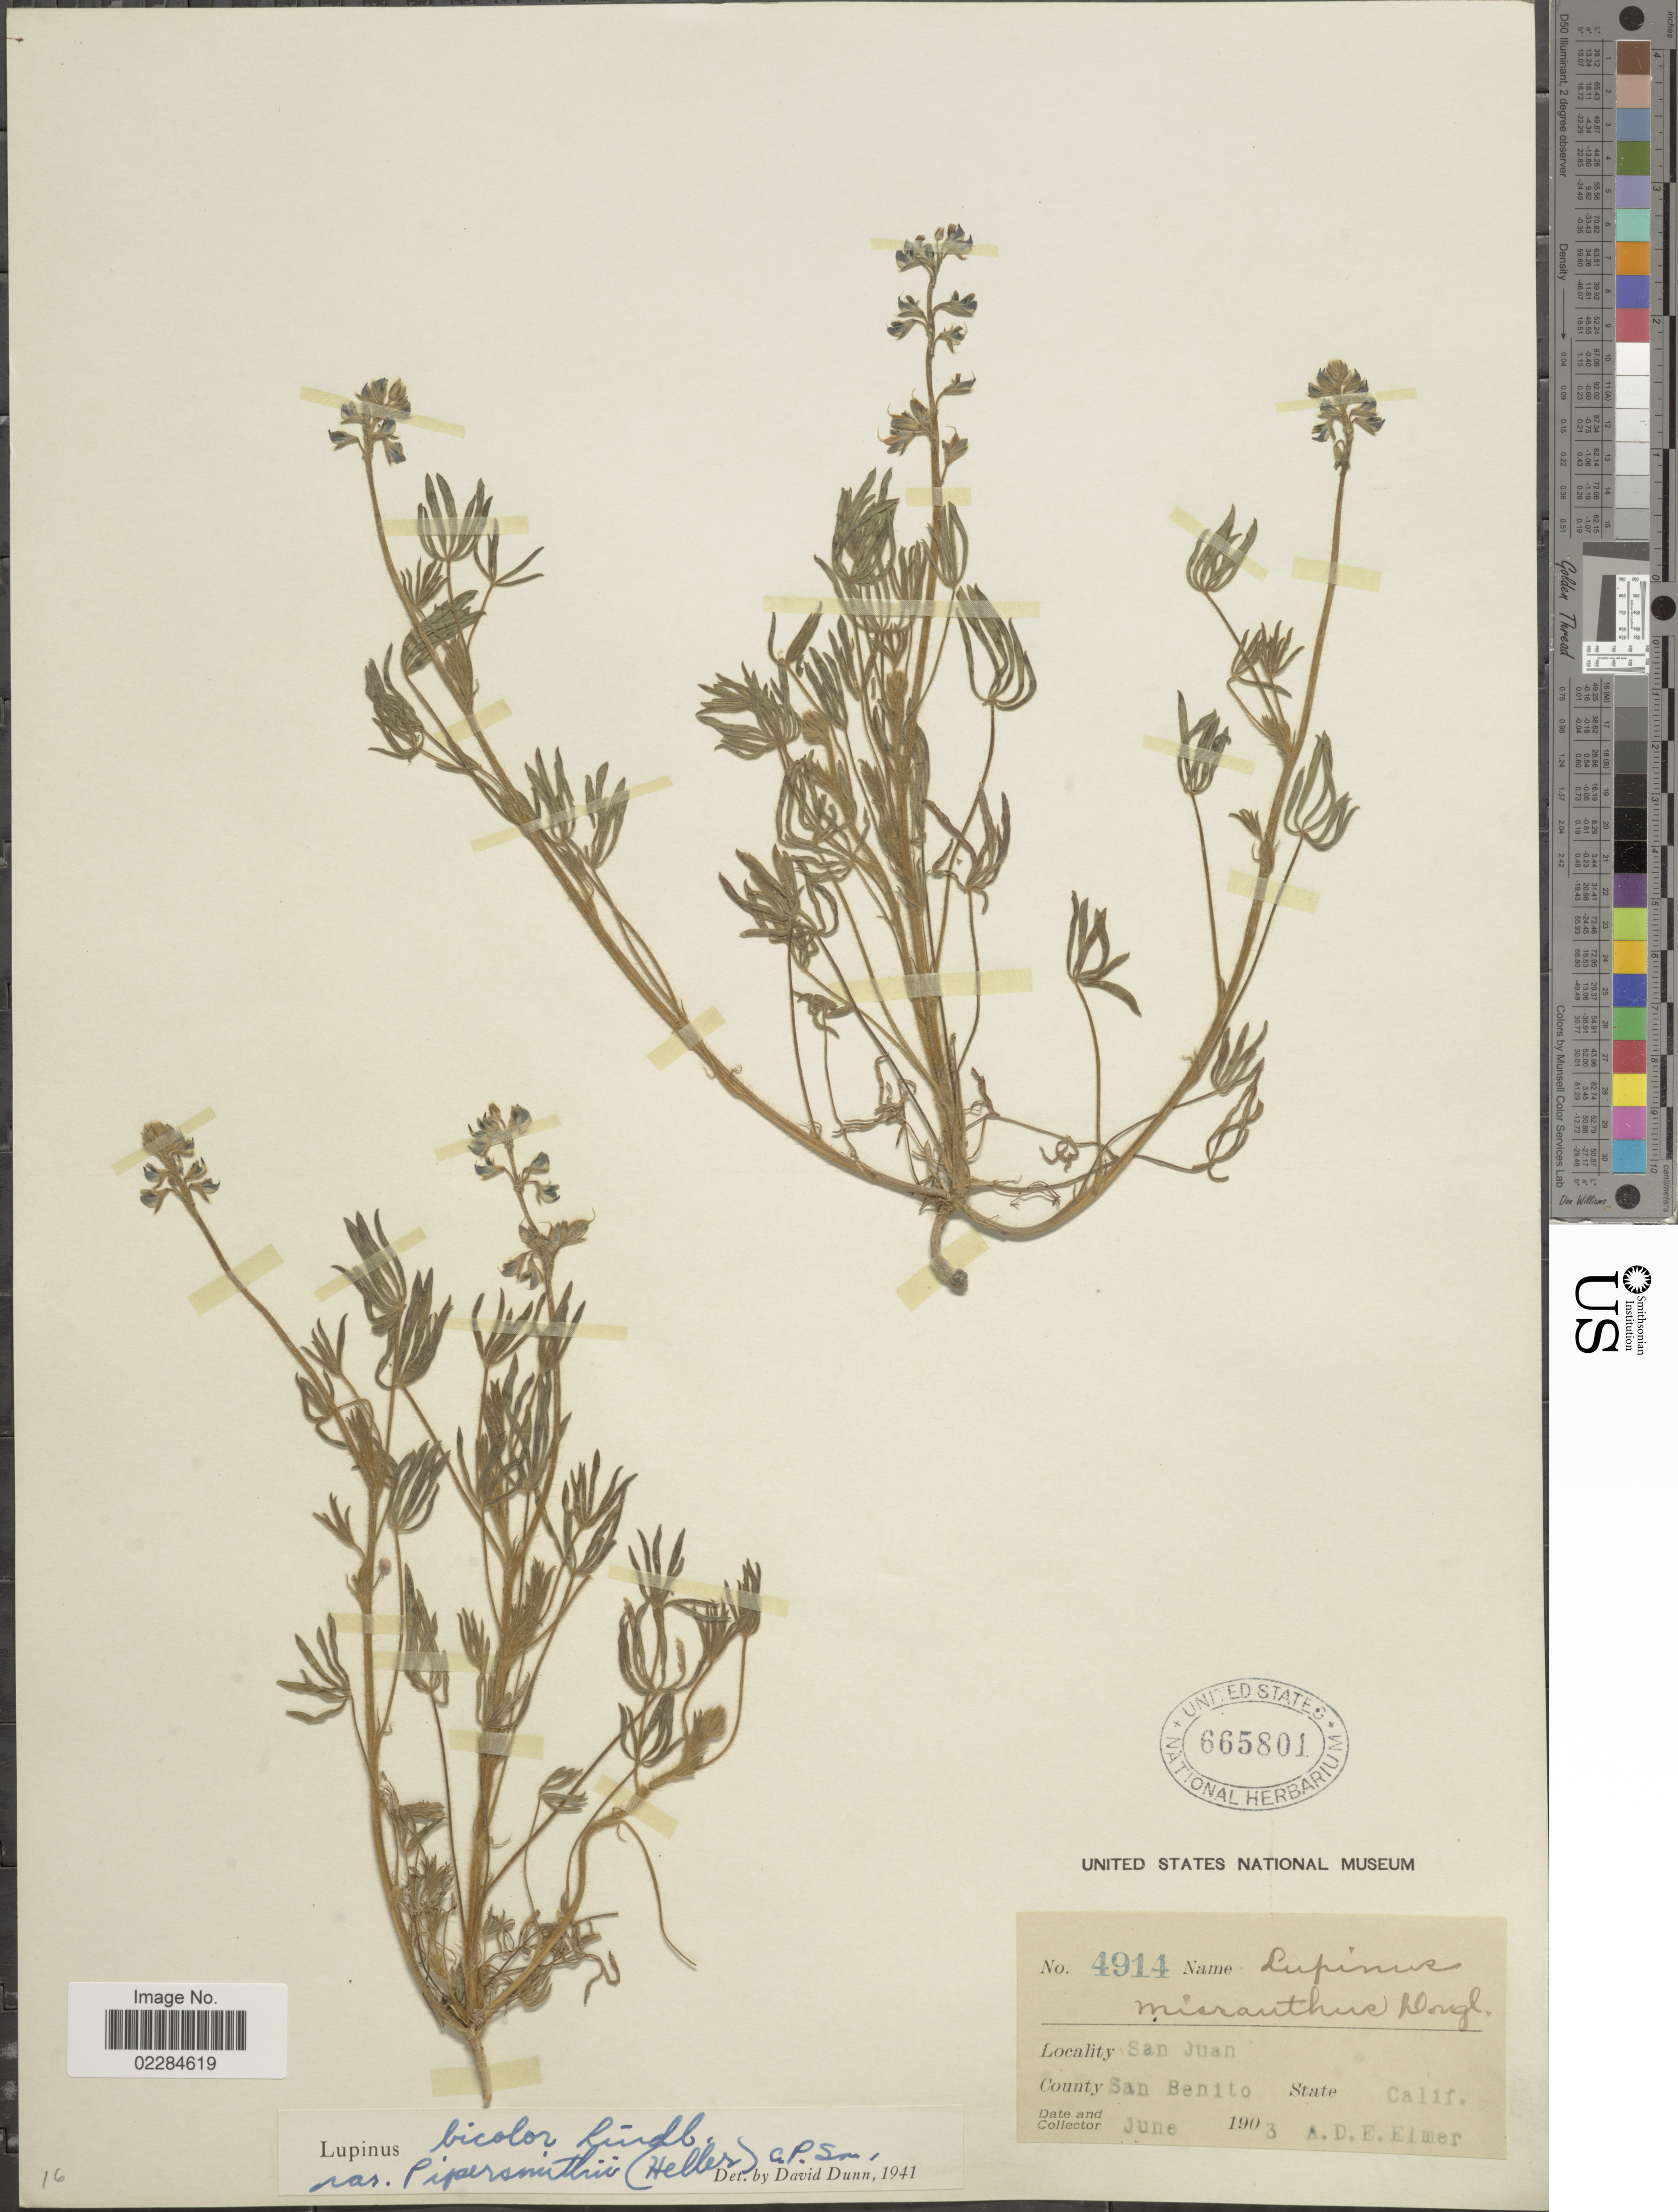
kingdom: Plantae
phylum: Tracheophyta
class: Magnoliopsida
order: Fabales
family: Fabaceae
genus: Lupinus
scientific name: Lupinus bicolor var. pipersmithii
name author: (A. Heller) C.P. Sm.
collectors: A. D. E. Elmer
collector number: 4914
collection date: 1903-06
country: United States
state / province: California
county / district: San Benito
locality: San Juan, County San Benito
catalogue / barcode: US 665801